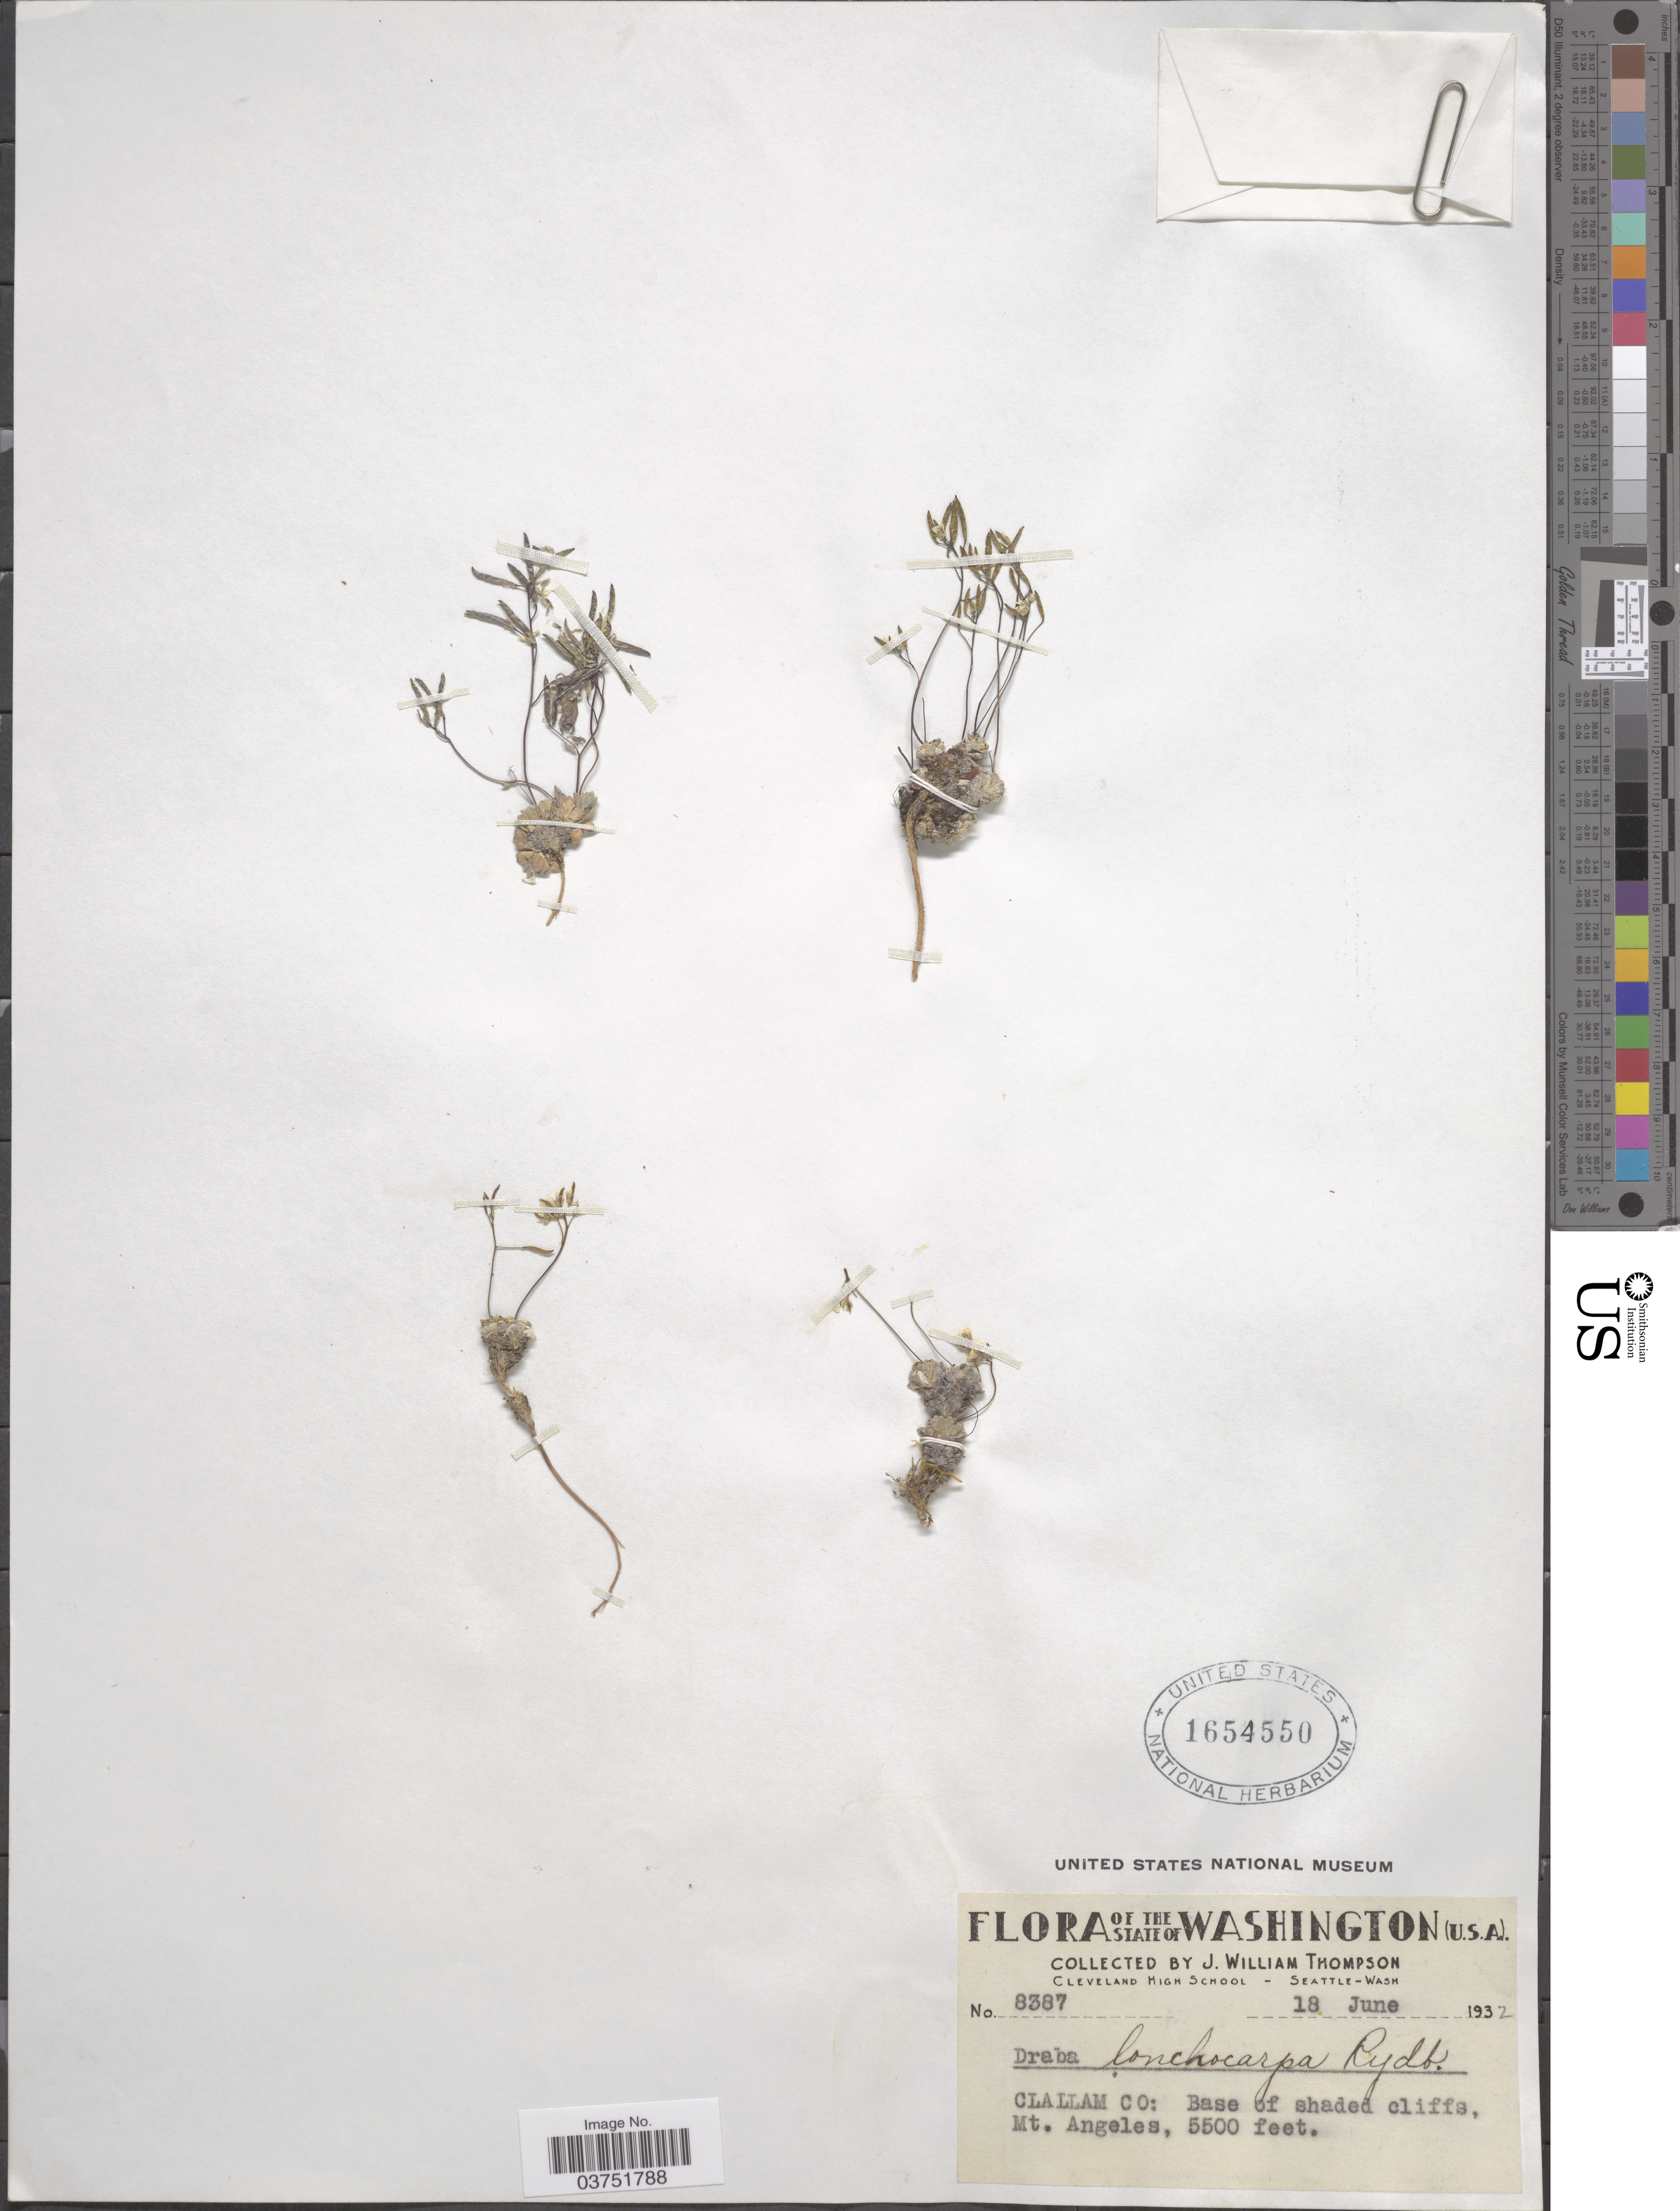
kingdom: Plantae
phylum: Tracheophyta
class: Magnoliopsida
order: Brassicales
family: Brassicaceae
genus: Draba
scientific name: Draba lonchocarpa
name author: Rydb.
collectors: J. W. Thompson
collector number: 8387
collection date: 1932-06-18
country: United States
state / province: Washington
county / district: Clallam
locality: Clallam Co: Base of shaded clifffs, Mt. Angeles.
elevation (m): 1676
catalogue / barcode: US 1654550